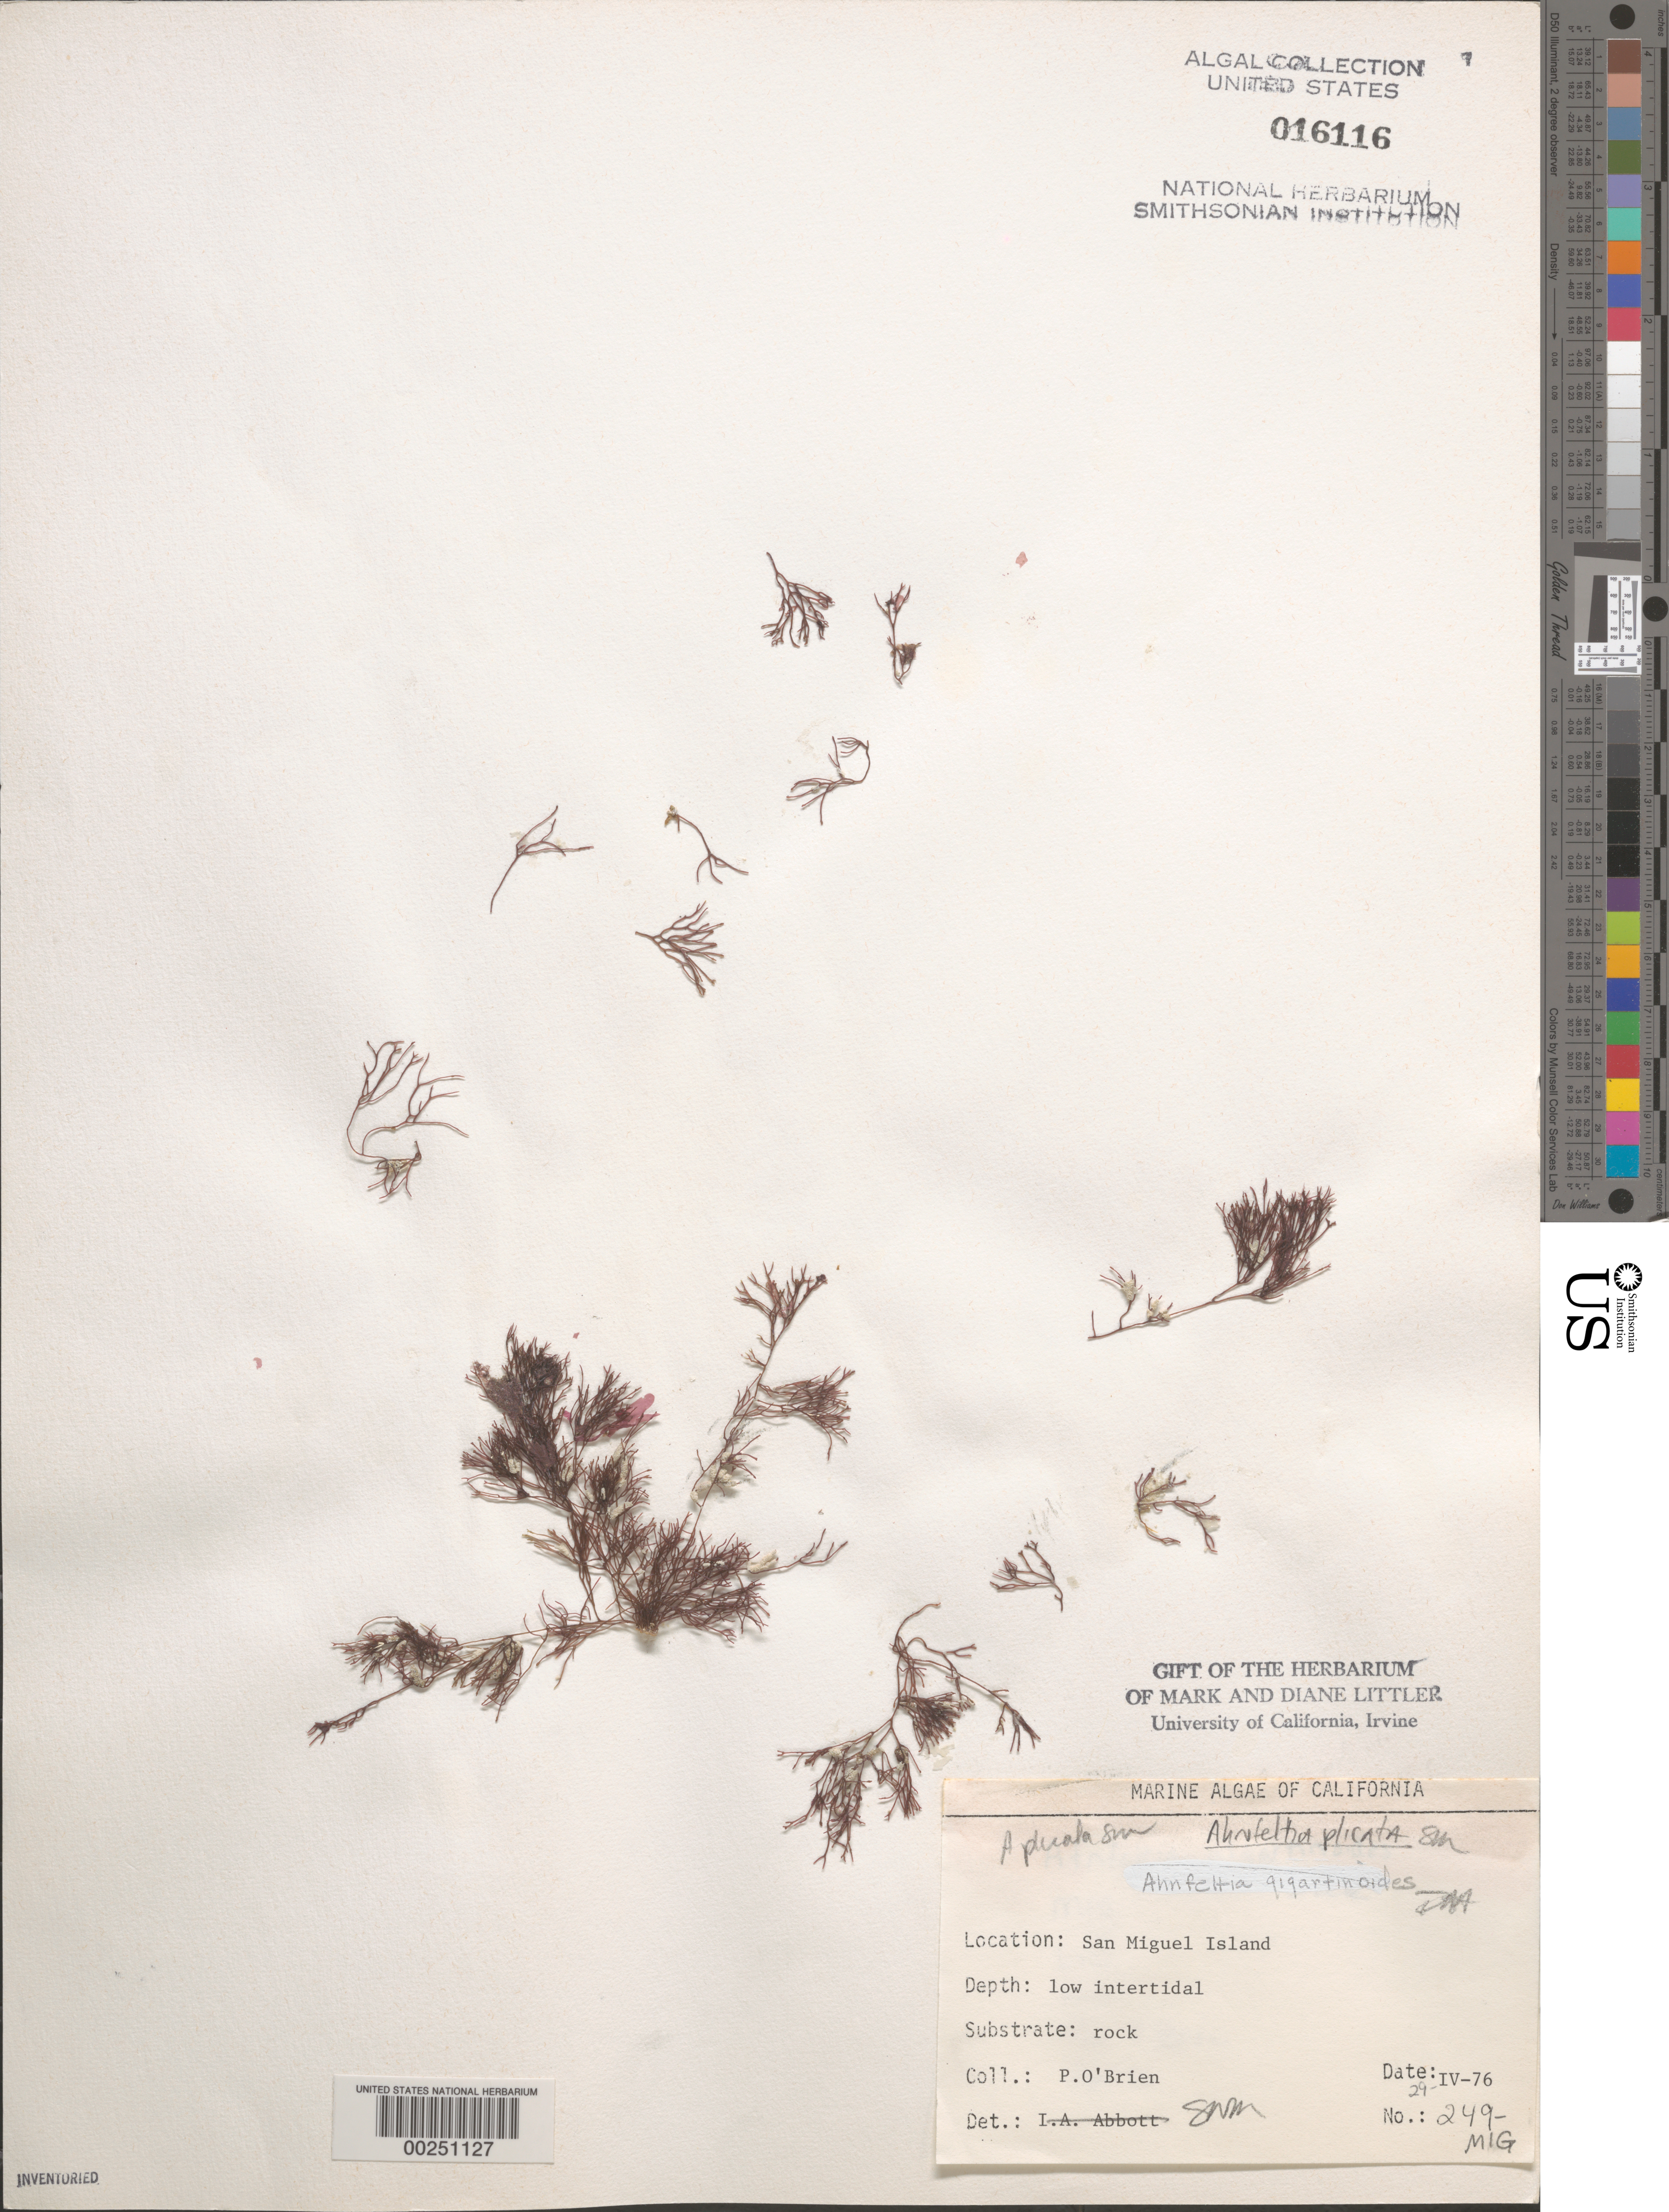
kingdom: Plantae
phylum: Rhodophyta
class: Florideophyceae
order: Ahnfeltiales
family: Ahnfeltiaceae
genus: Ahnfeltia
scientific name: Ahnfeltia plicata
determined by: Murray, S. N.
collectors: P. O'Brien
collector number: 249-mig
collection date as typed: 29 Apr 1976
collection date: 1976-04-29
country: United States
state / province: California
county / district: Santa Barbara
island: San Miguel Island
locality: Cuyler Harbor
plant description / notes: BLM-SOCALBIGHT Rocky Intertidal Survey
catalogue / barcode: US 16116